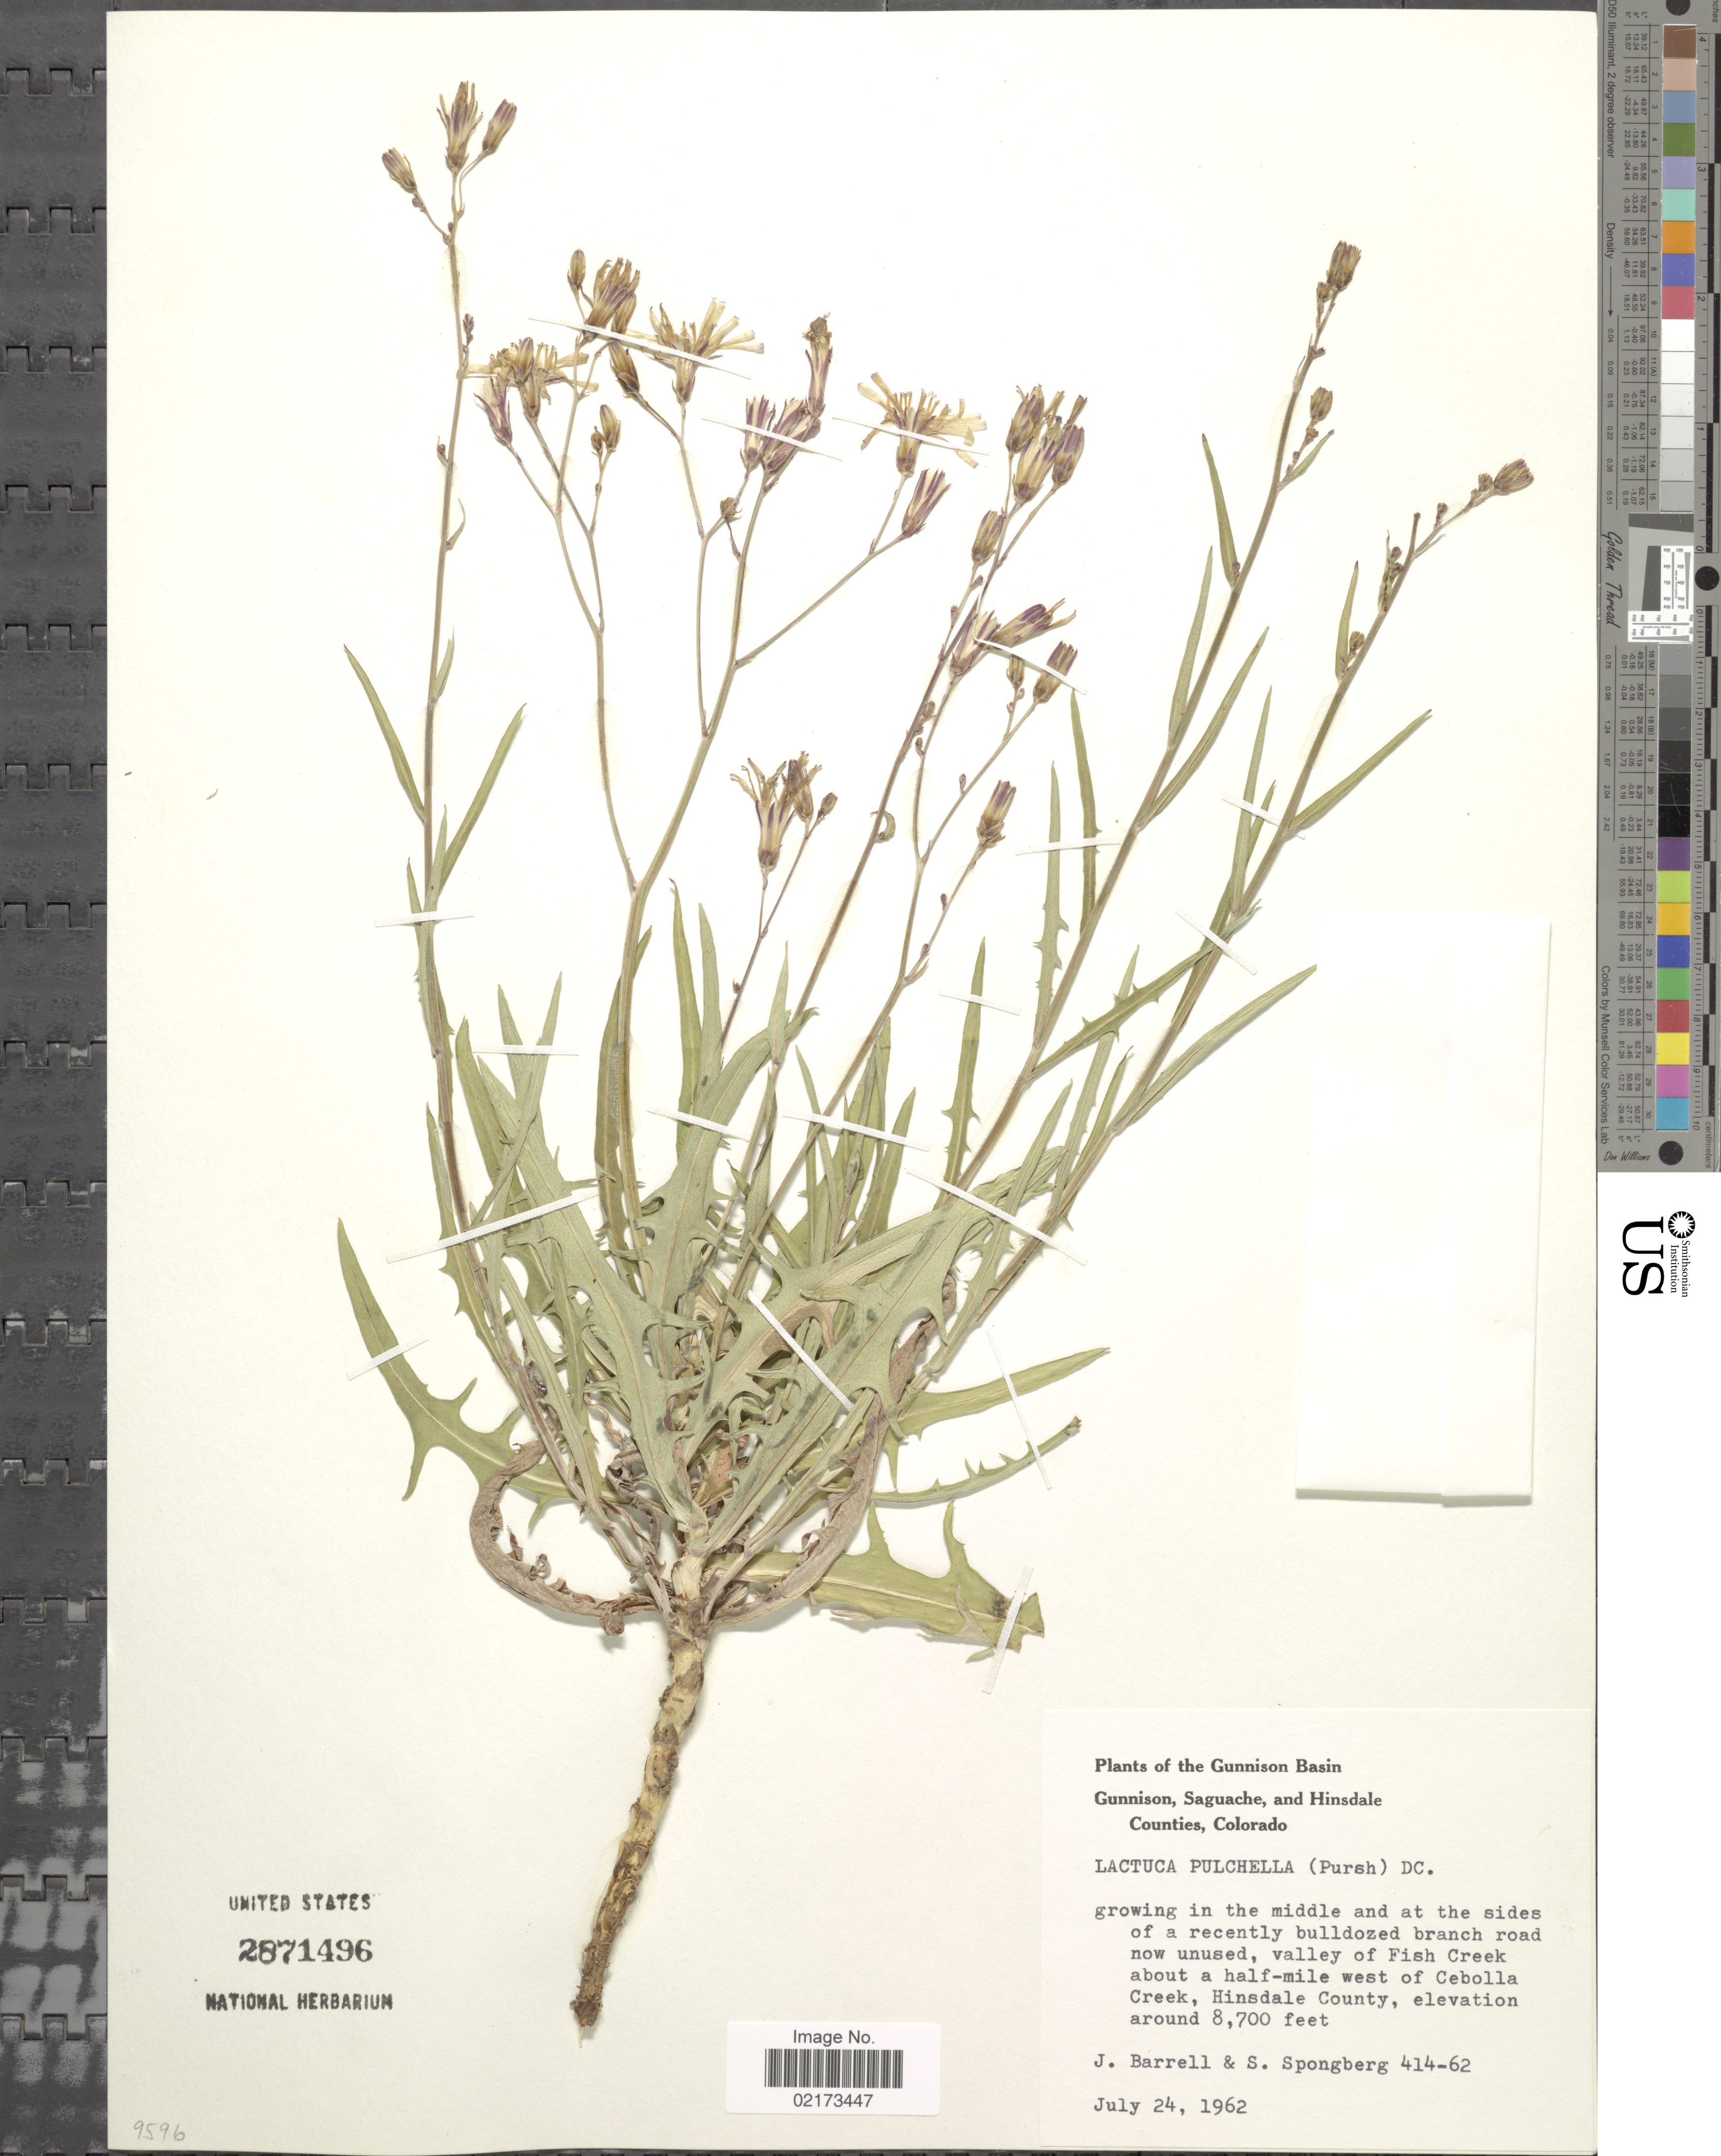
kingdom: Plantae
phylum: Tracheophyta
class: Magnoliopsida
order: Asterales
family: Asteraceae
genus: Lactuca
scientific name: Lactuca tatarica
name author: (L.) C.A. Mey.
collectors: J. Barrell & S. A.Spongberg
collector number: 414-62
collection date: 1962-07-24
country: United States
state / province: Colorado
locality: Gunnison Basin, Gunnison, Saguache, and Hinsdale Counties, valley of Fish Creek about a half-mile west of Cebolla Creek, Hinsdale County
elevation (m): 2652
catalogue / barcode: US 2871496